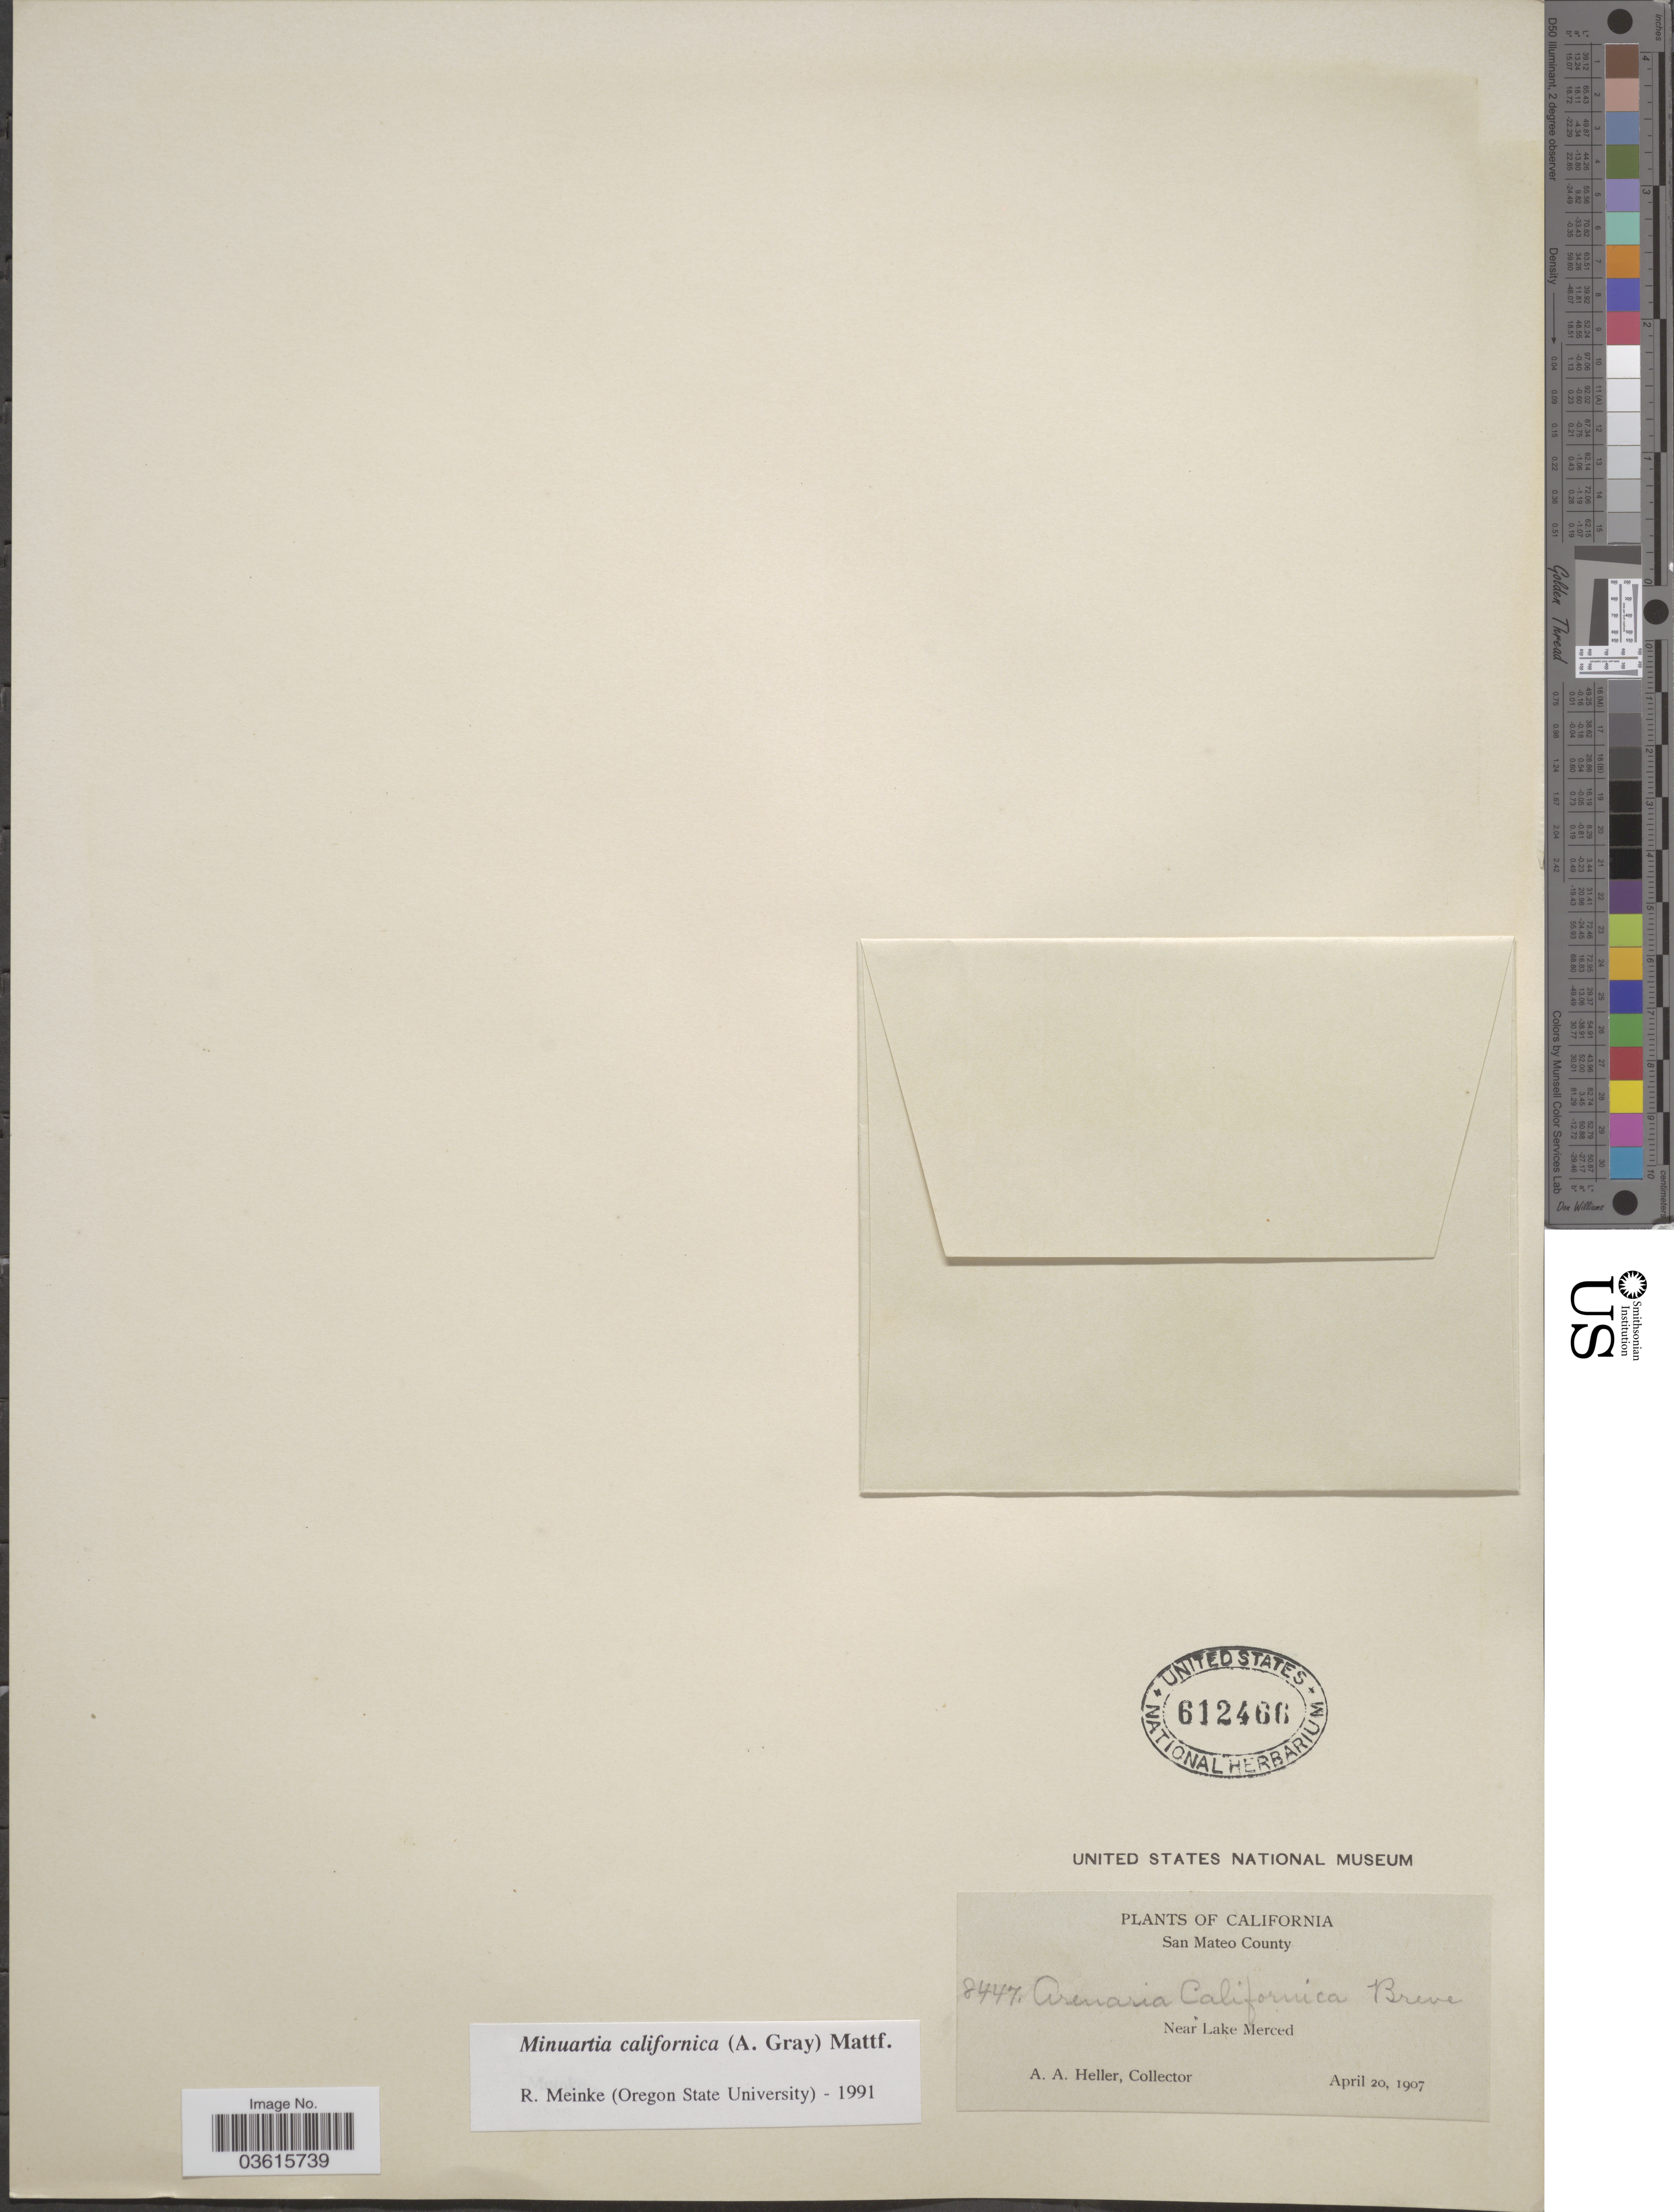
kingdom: Plantae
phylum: Tracheophyta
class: Magnoliopsida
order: Caryophyllales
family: Caryophyllaceae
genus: Minuartia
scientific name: Minuartia californica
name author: (A. Gray) Mattf.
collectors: A. A. Heller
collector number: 8447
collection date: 1907-04-20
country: United States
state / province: California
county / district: San Mateo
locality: San Mateo County. Near Lake Merced.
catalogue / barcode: US 612466